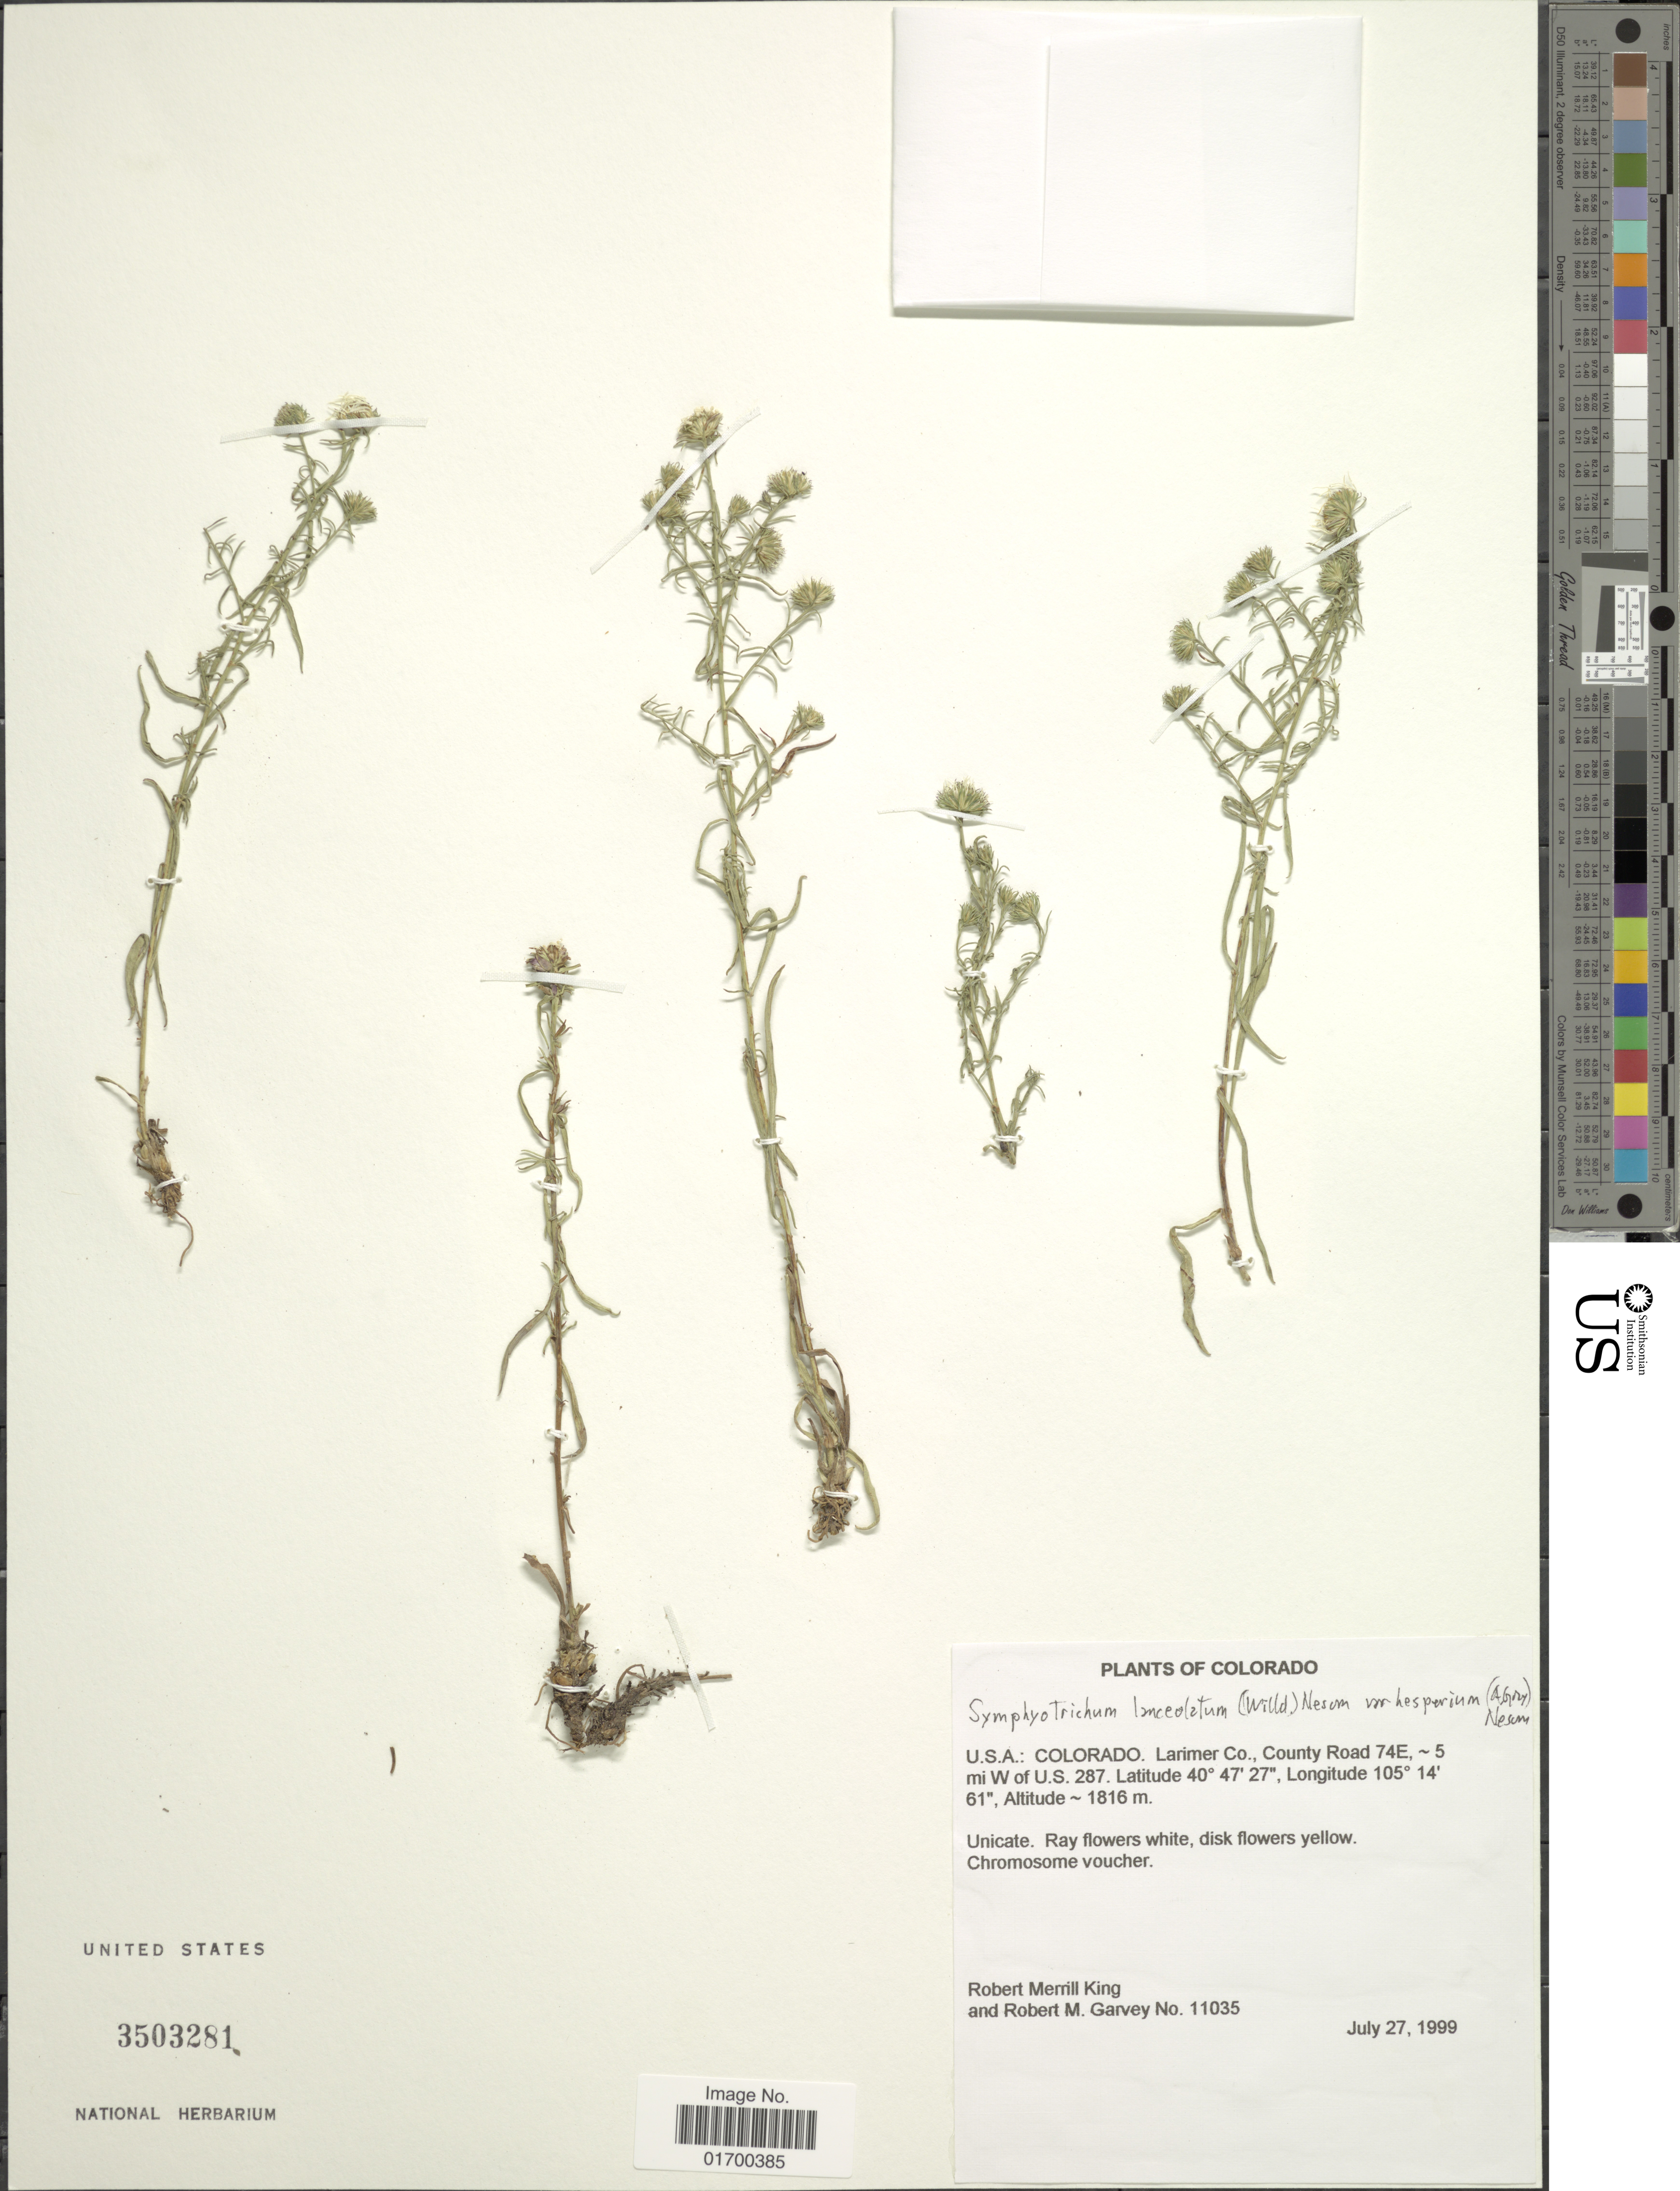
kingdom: Plantae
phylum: Tracheophyta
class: Magnoliopsida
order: Asterales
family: Asteraceae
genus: Symphyotrichum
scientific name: Symphyotrichum lanceolatum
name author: (Willd.) G.L. Nesom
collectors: R. M. King & R. Garvey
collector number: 11035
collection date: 1999-07-27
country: United States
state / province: Colorado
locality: Larimer Co., County Road 74E 5 mi E of U.S. 287.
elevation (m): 1816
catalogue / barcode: US 3503281